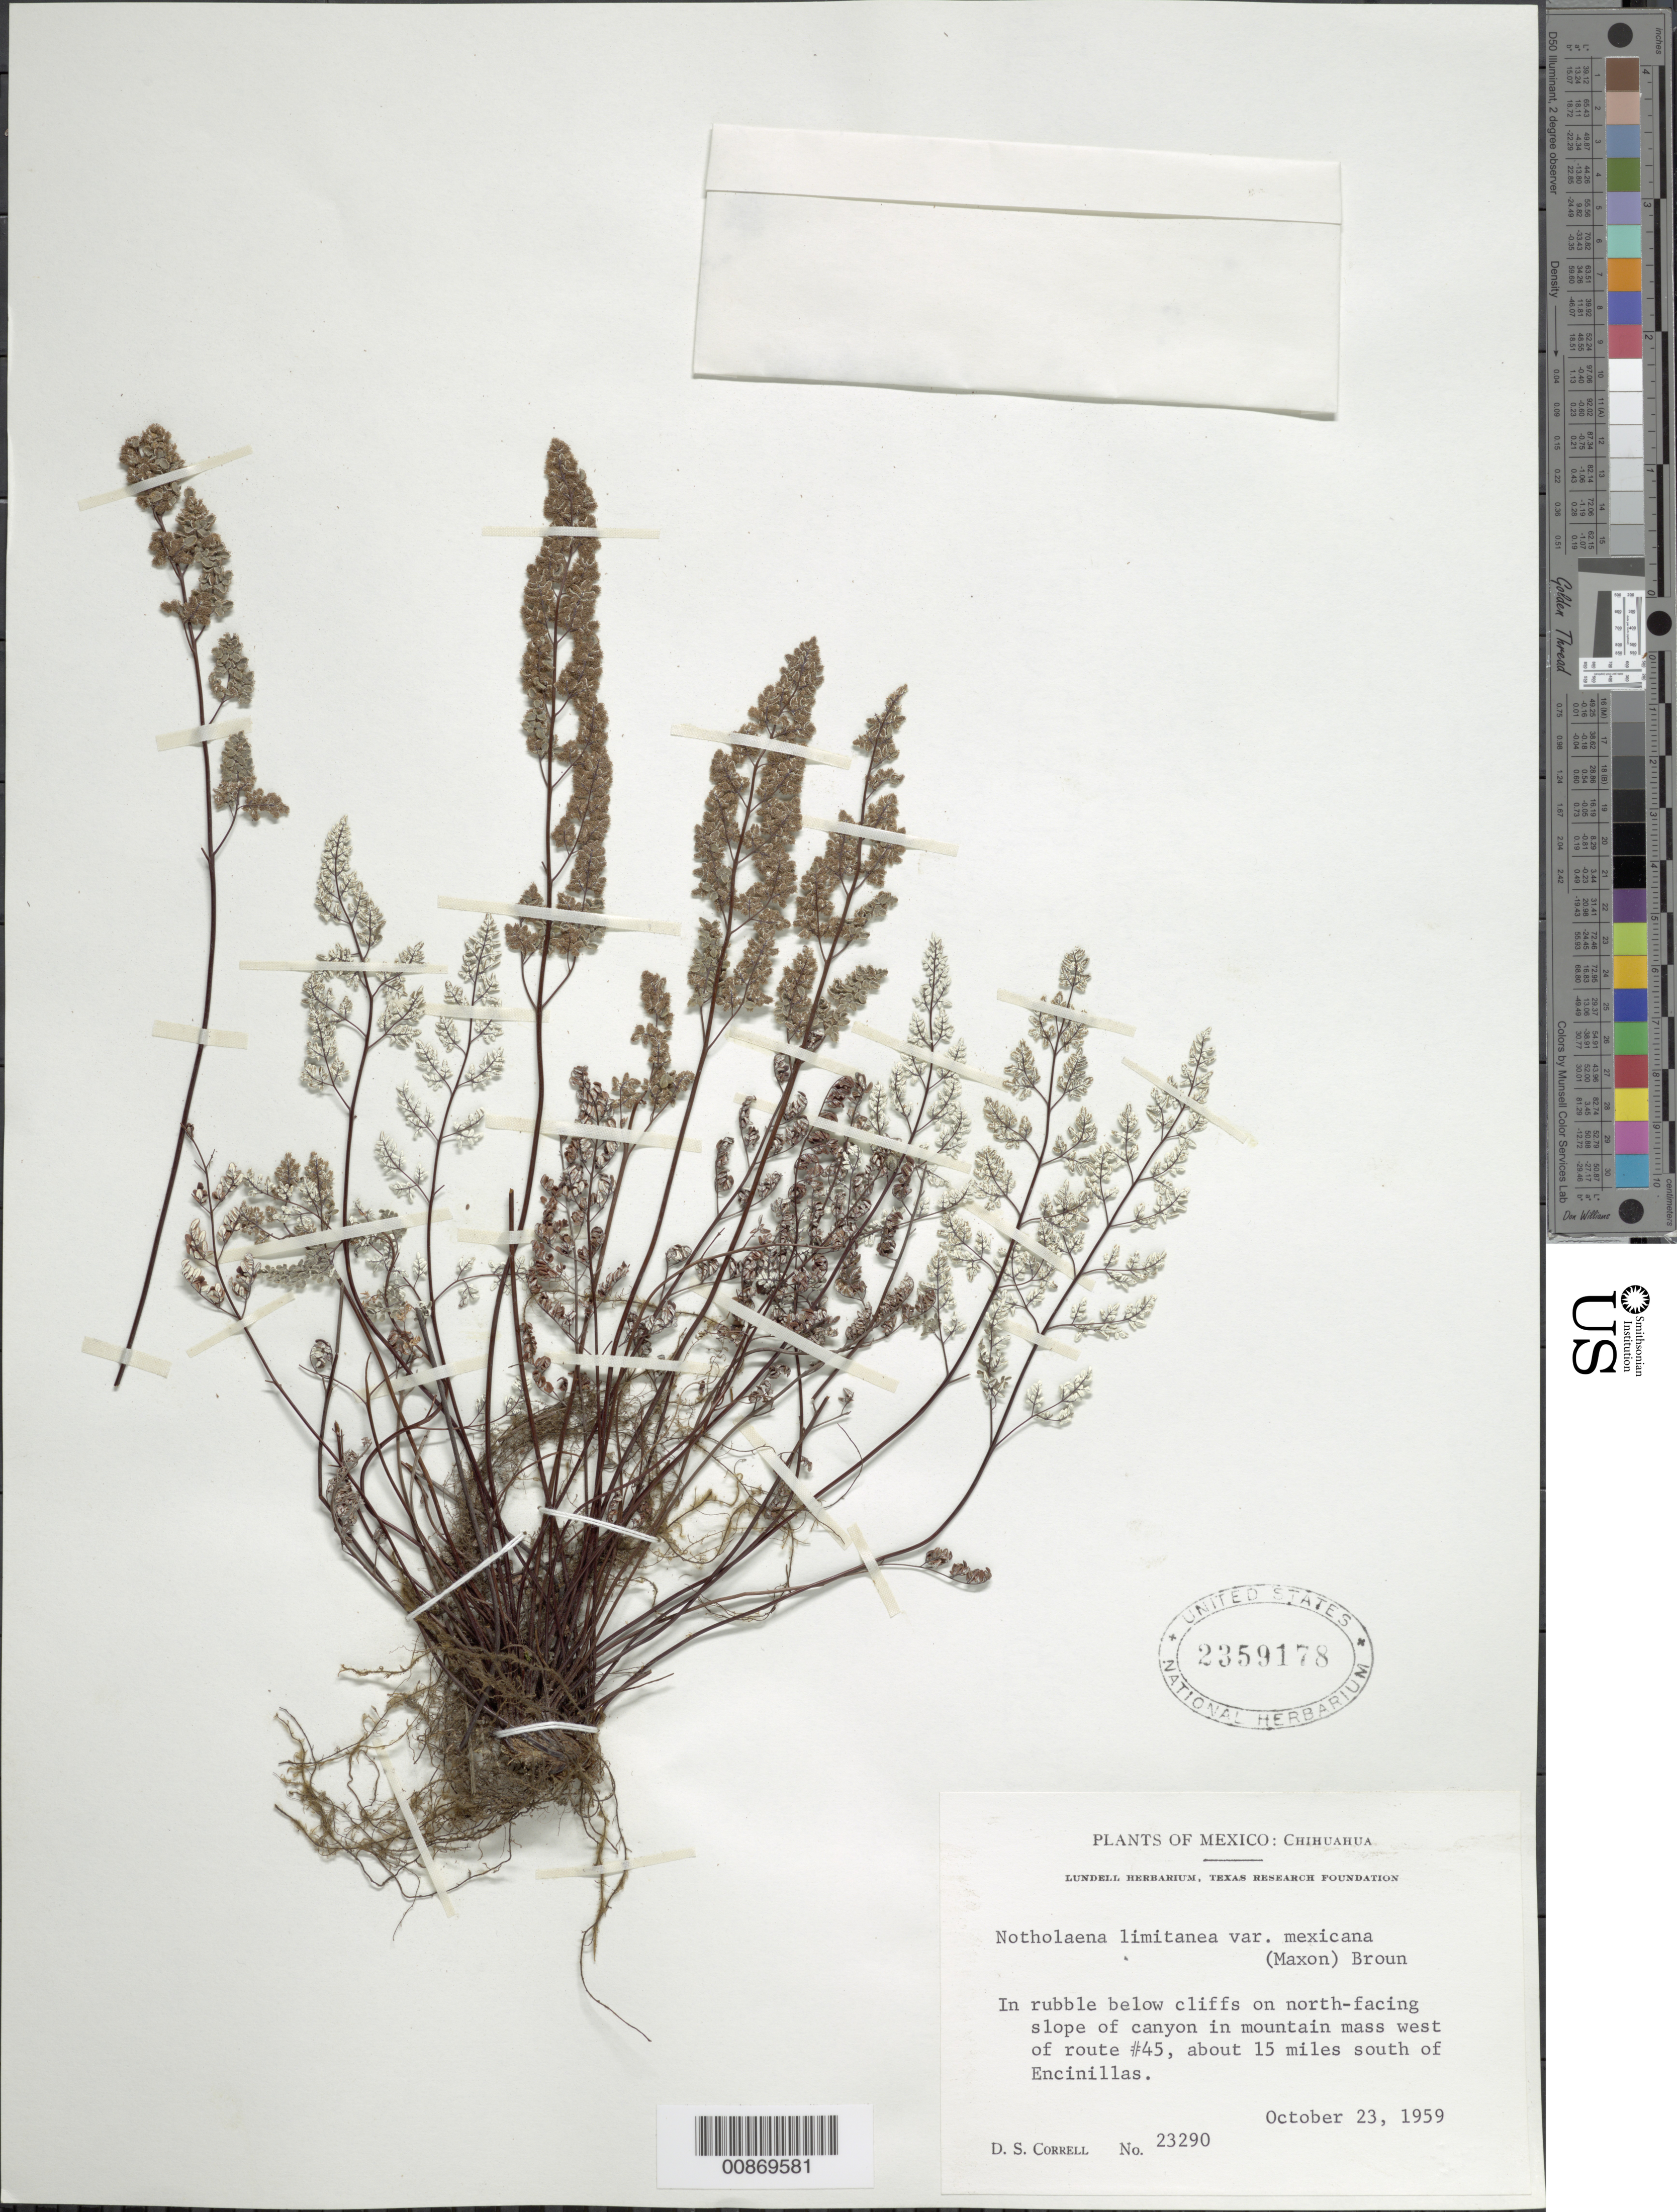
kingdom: Plantae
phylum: Tracheophyta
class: Polypodiopsida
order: Polypodiales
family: Pteridaceae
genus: Argyrochosma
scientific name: Argyrochosma limitanea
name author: (Maxon) Windham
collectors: D. S. Correll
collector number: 23290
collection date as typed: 23 Oct 1959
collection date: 1959-10-23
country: Mexico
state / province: Chihuahua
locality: Mountain mass west of route #45, about 15 miles south of Encinillas.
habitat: In rubble below cliffs on north-facing slope of canyon in mountain mass.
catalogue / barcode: US 2359178